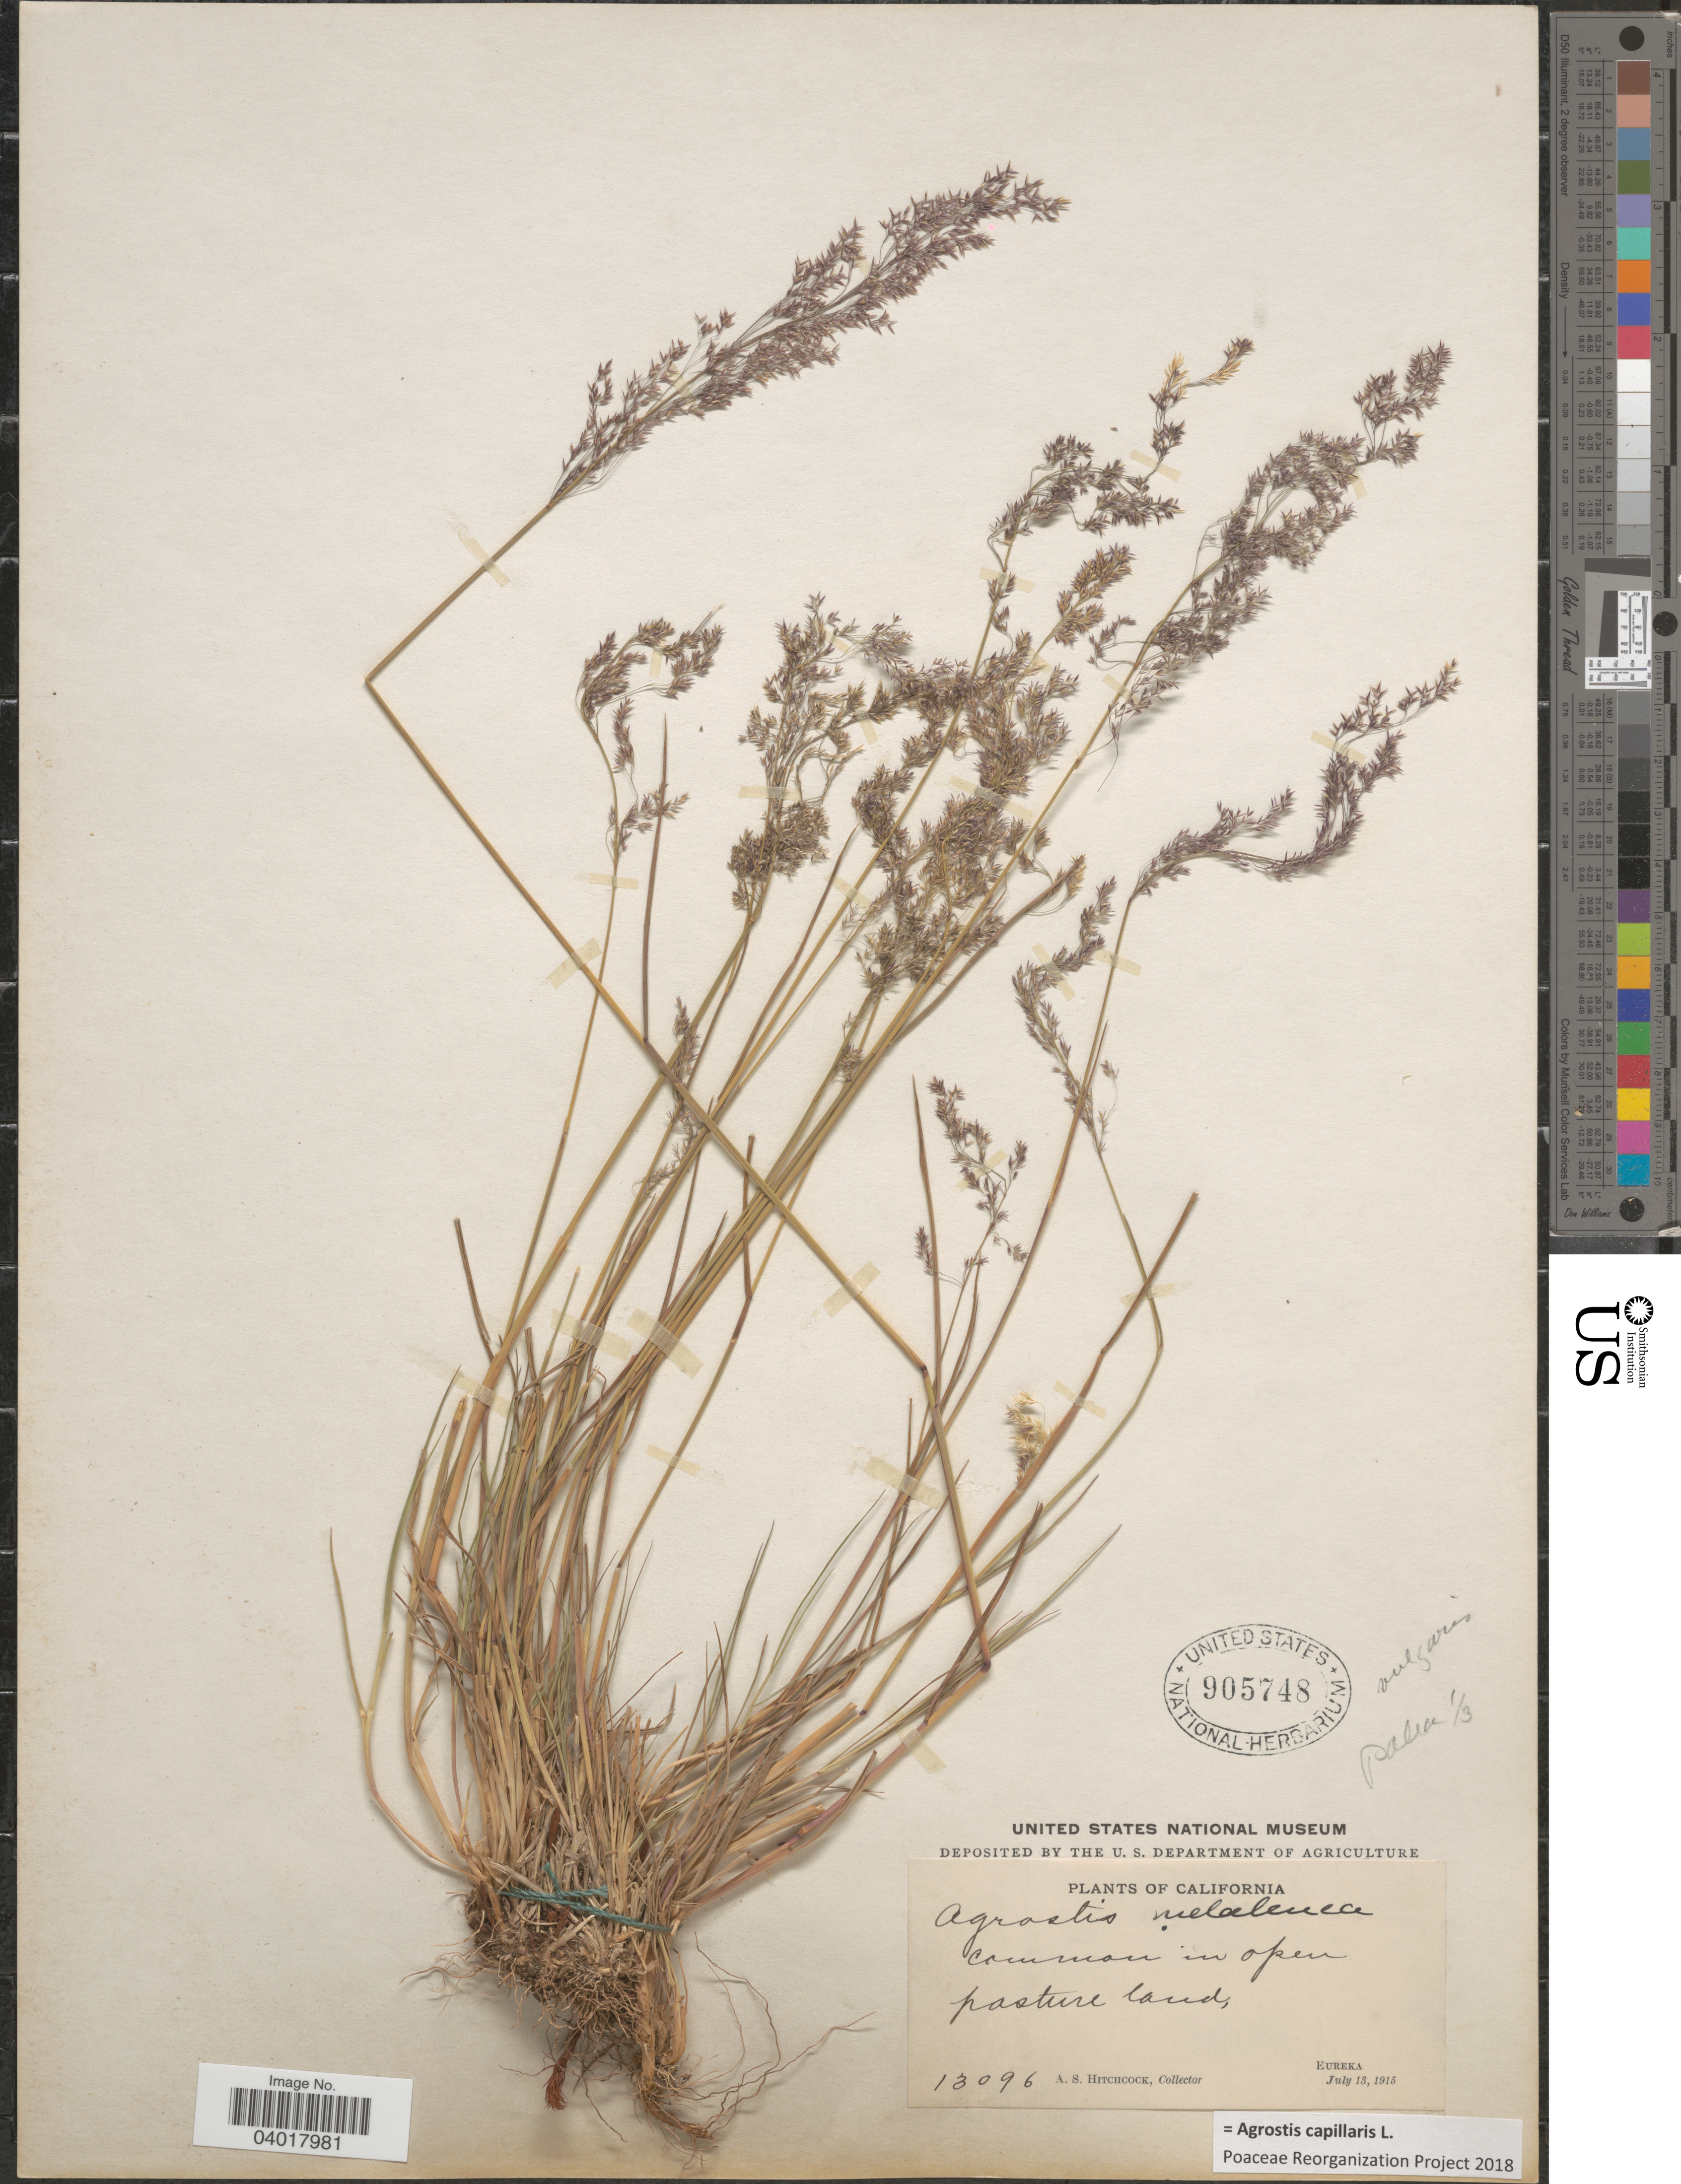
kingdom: Plantae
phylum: Tracheophyta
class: Liliopsida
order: Poales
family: Poaceae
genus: Agrostis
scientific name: Agrostis capillaris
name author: L.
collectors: A. S. Hitchcock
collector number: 13096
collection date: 1915-07-13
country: United States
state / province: California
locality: Common in open pasture land, Eureka.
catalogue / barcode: US 905748